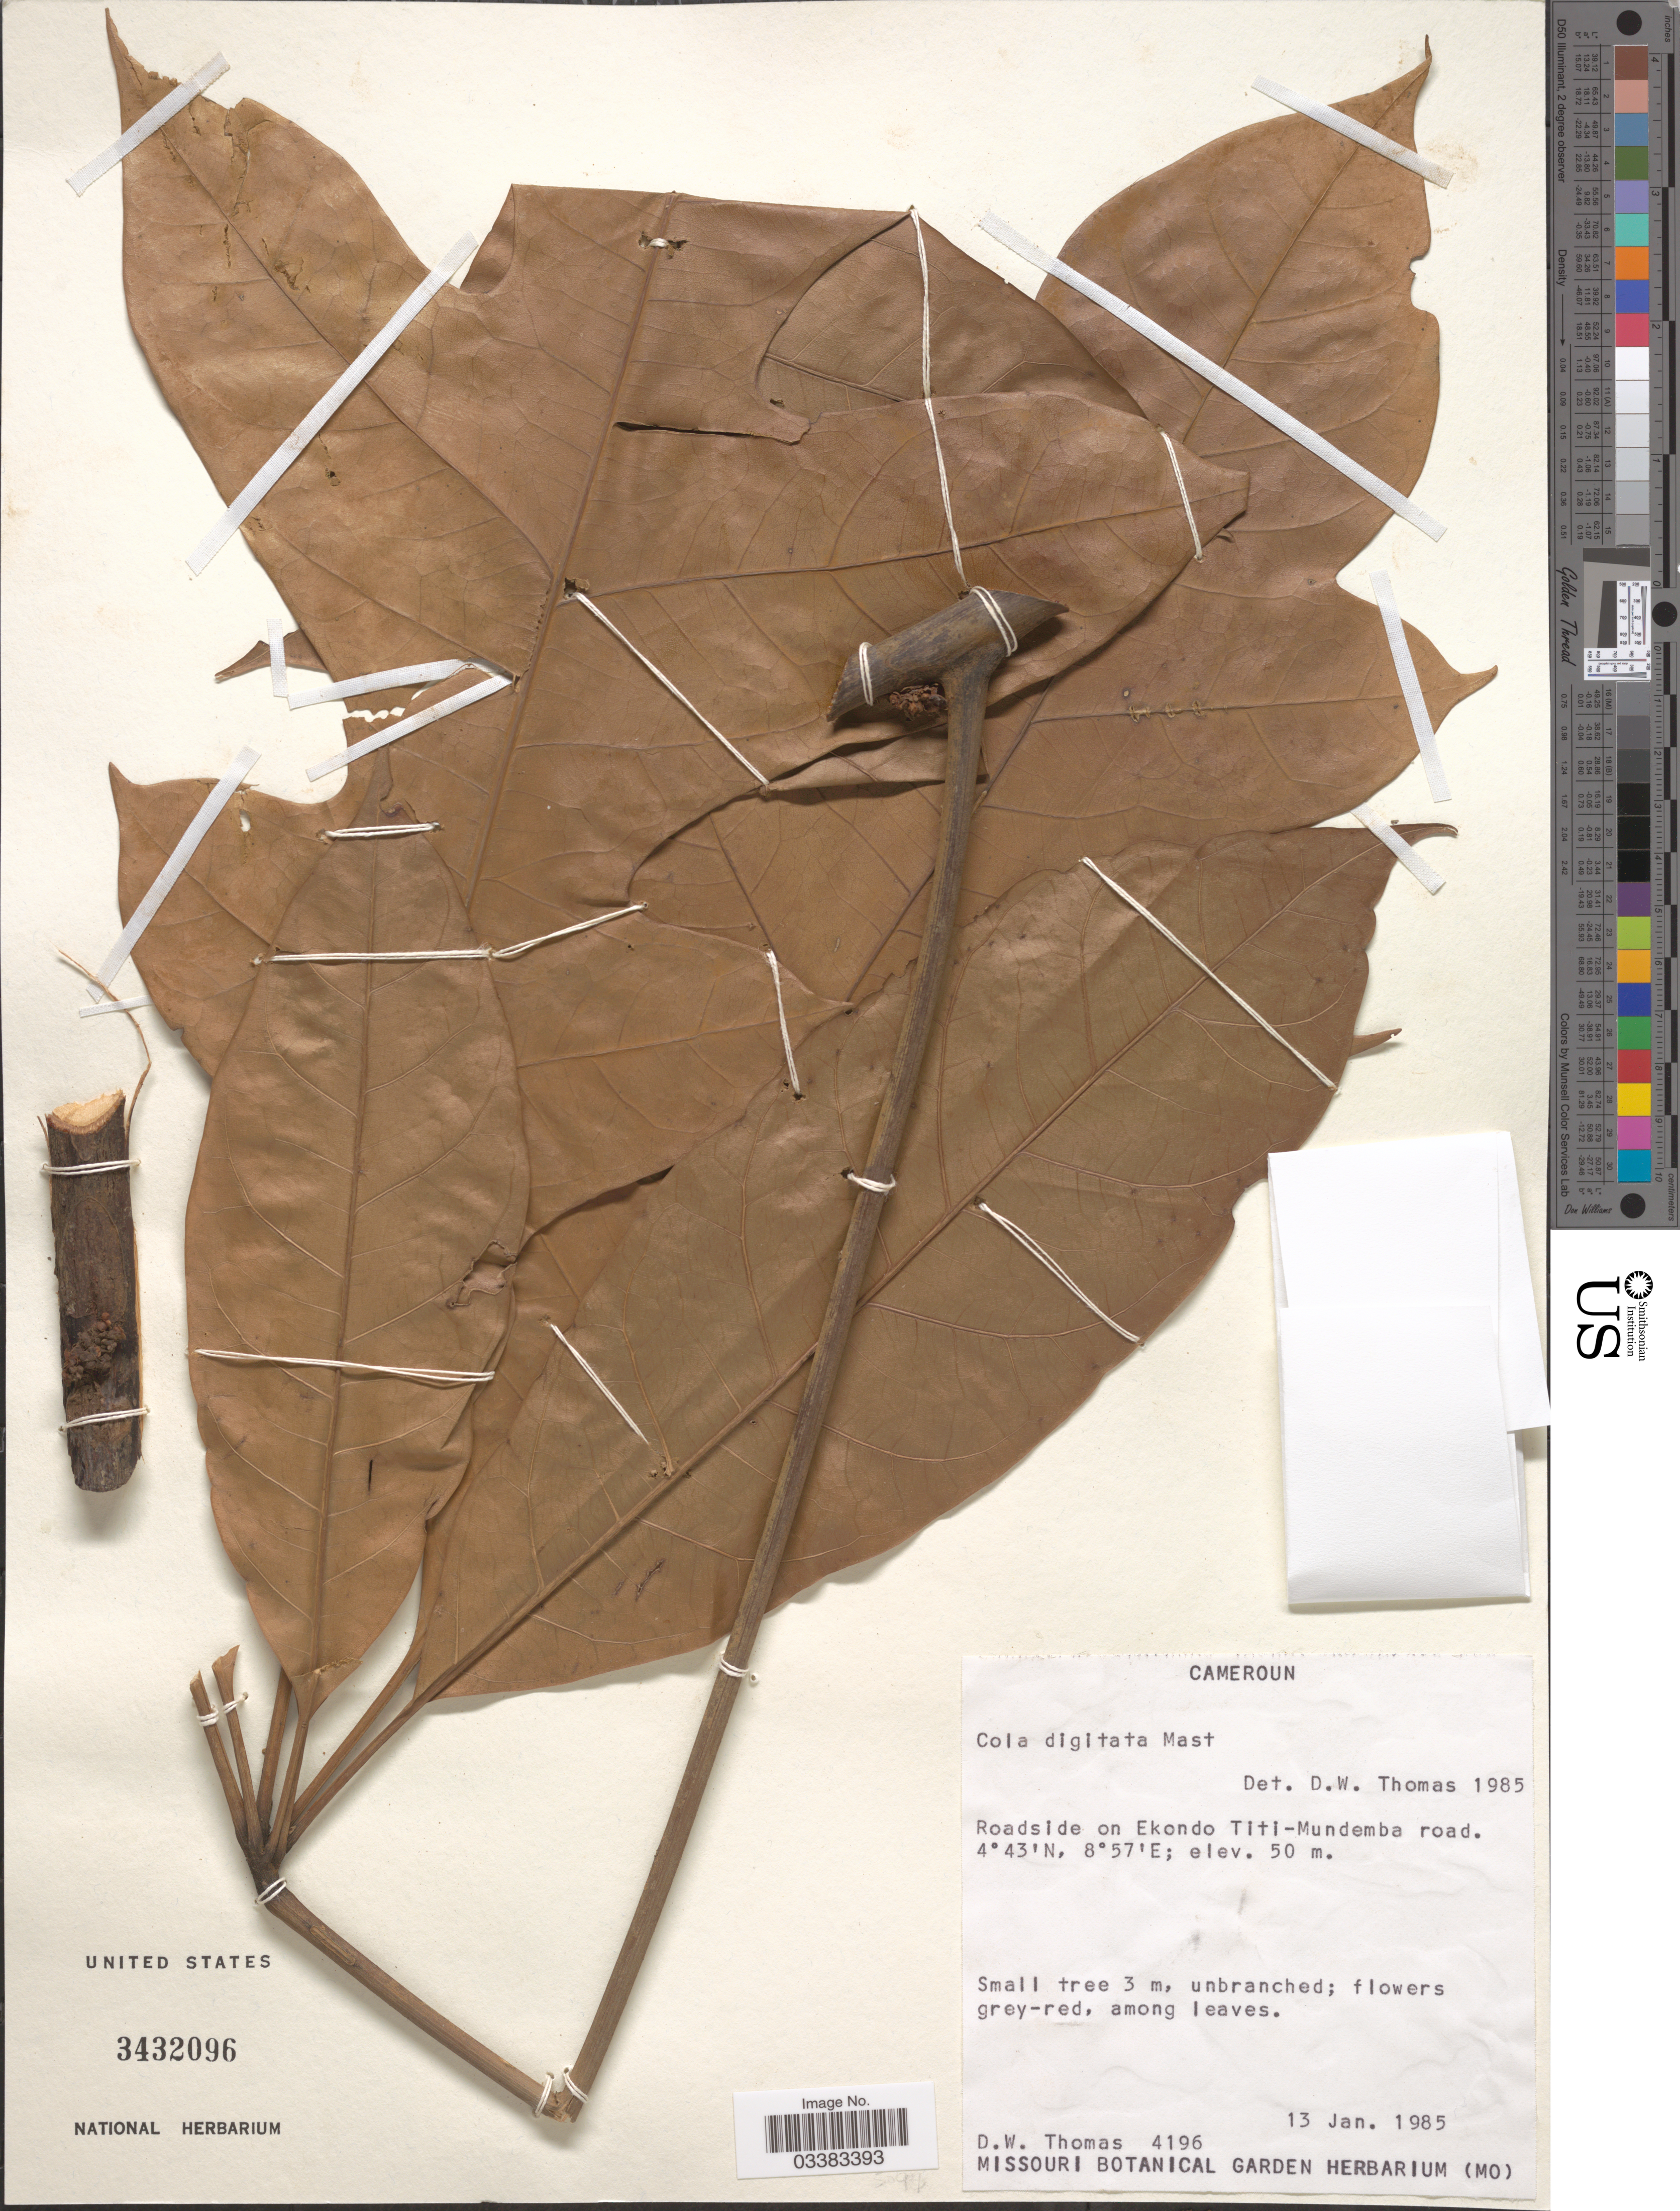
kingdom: Plantae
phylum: Tracheophyta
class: Magnoliopsida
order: Malvales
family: Malvaceae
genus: Cola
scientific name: Cola digitata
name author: Mast.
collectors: D. W. Thomas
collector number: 4196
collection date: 1985-01-13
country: Cameroon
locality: Roadside on Ekondo Titi-Mundemba road.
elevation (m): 50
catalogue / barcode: US 3432096